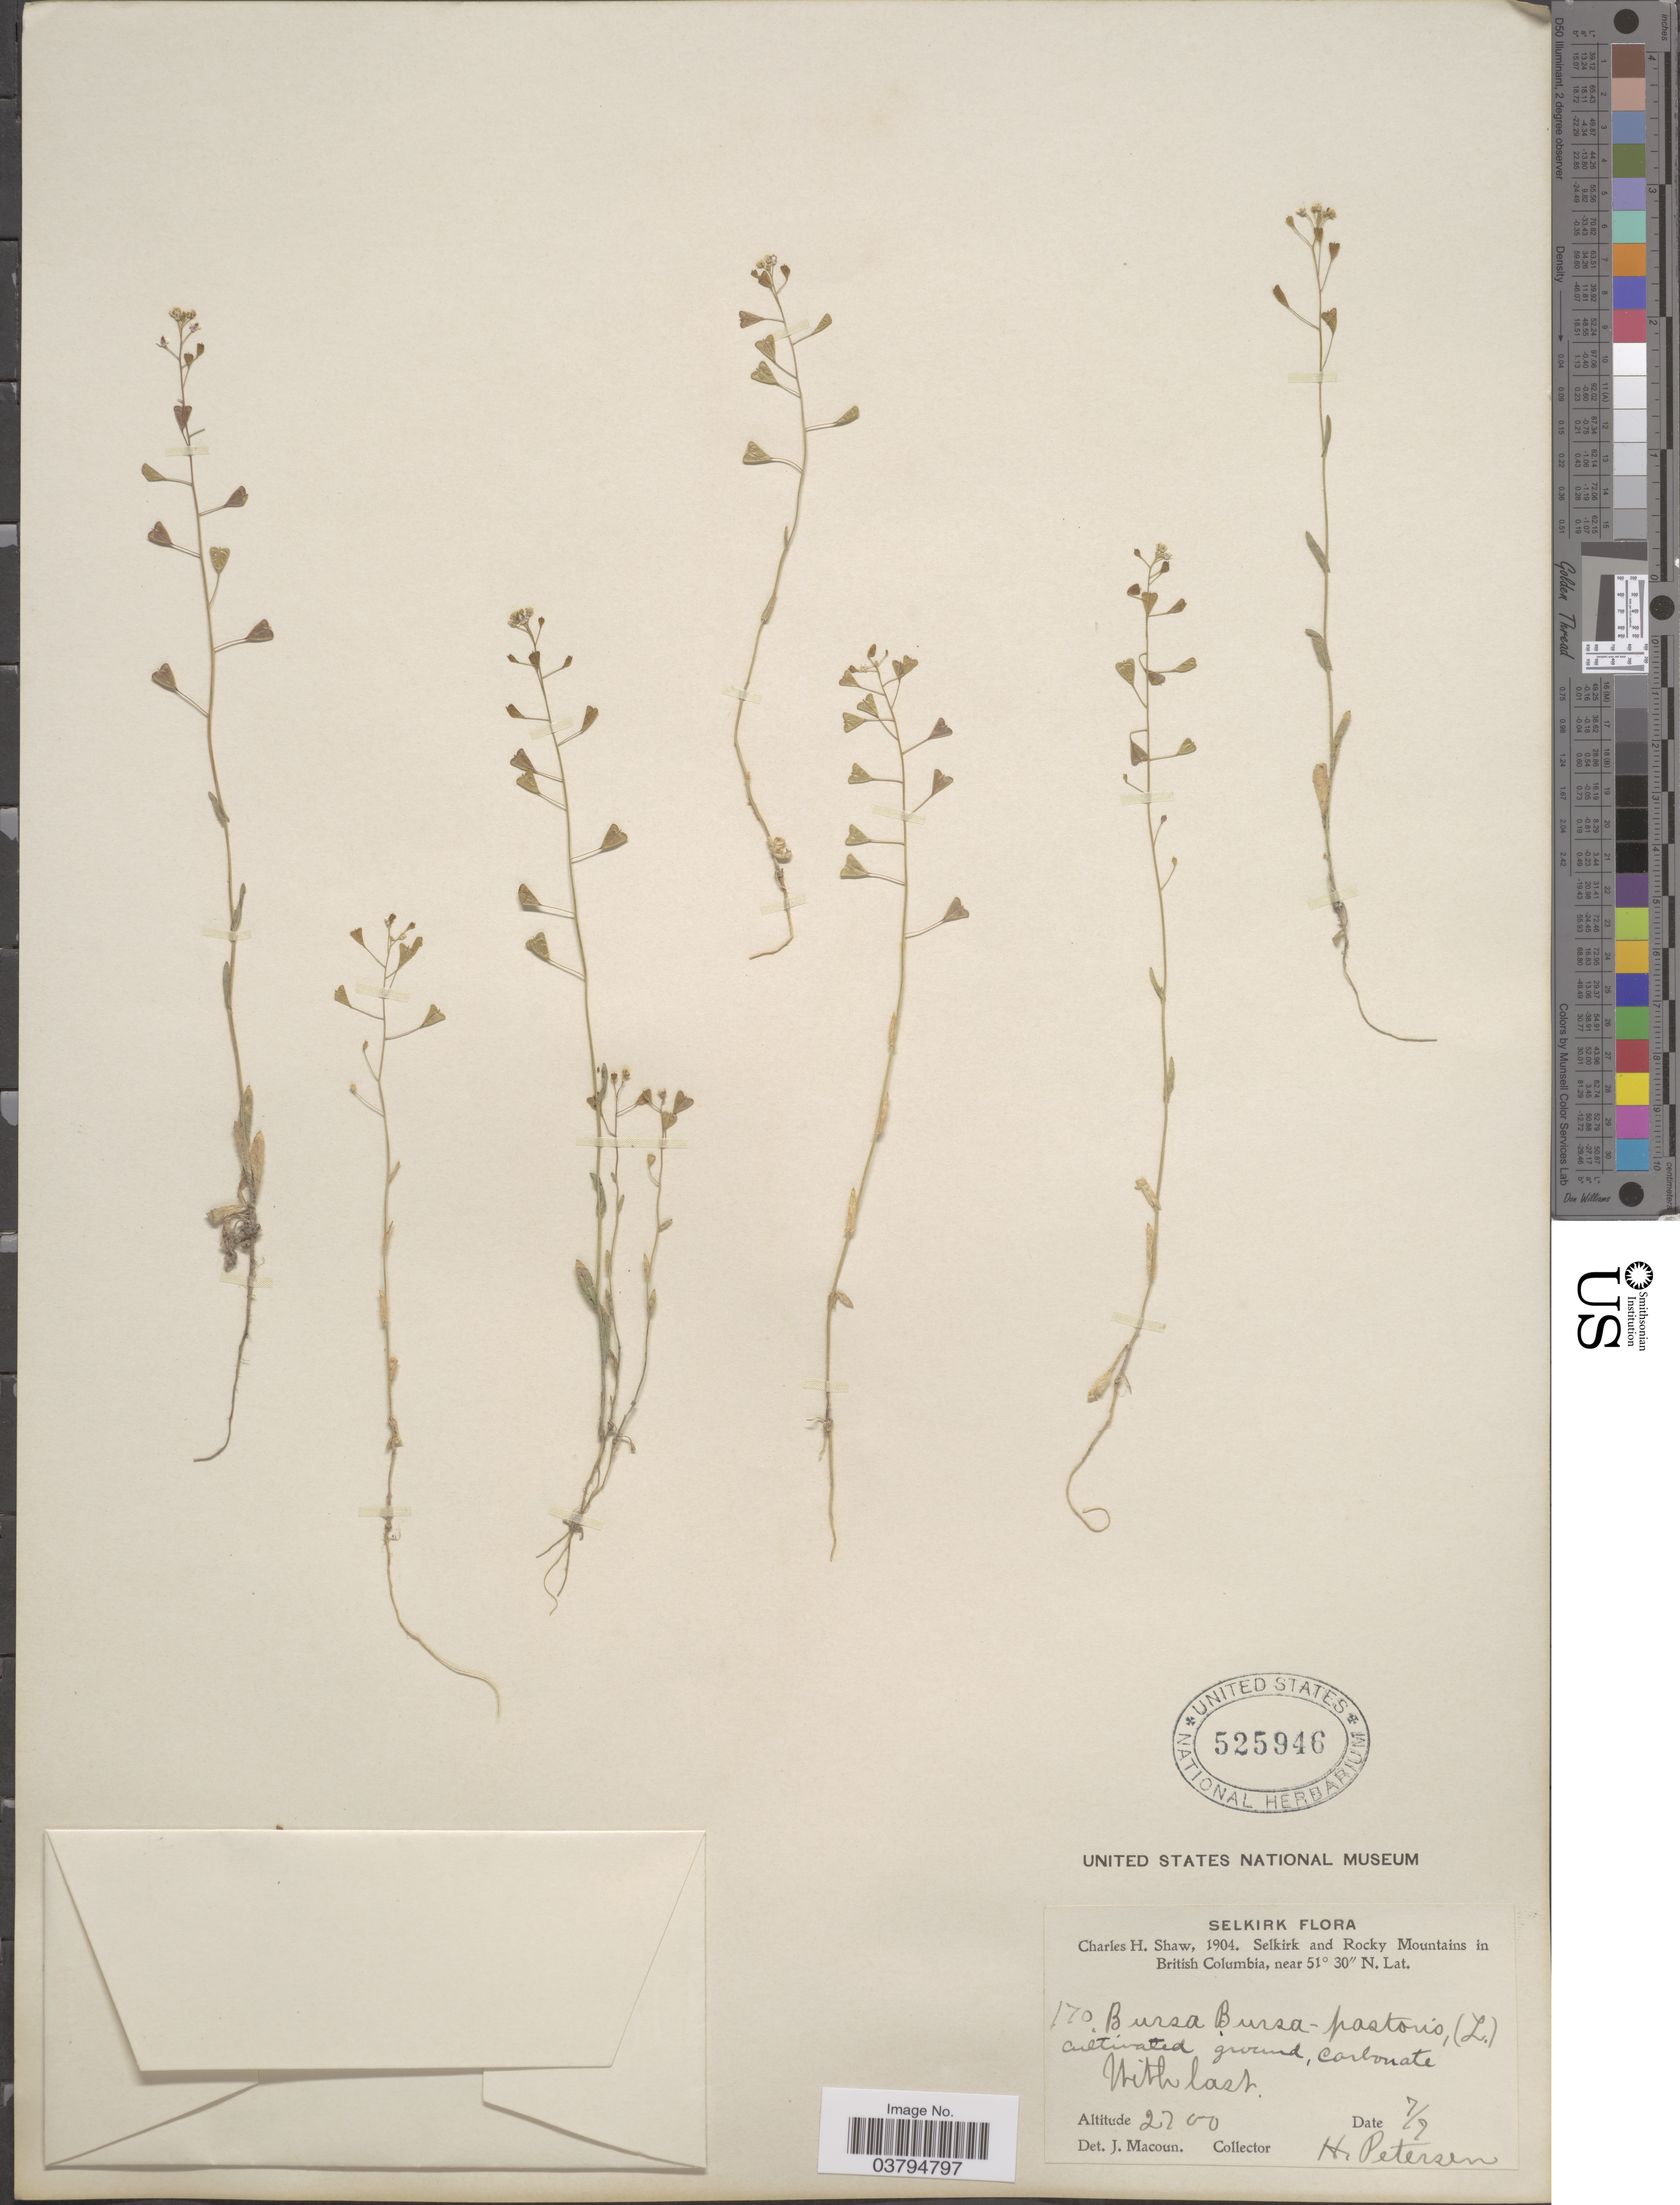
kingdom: Plantae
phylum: Tracheophyta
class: Magnoliopsida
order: Brassicales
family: Brassicaceae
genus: Capsella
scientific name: Capsella bursa-pastoris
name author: (L.) Medik.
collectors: C. H. Shaw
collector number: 170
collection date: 1904-07-07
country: Canada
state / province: British Columbia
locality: Selkirk. Selkirk and Rocky Mountains.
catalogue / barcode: US 525946